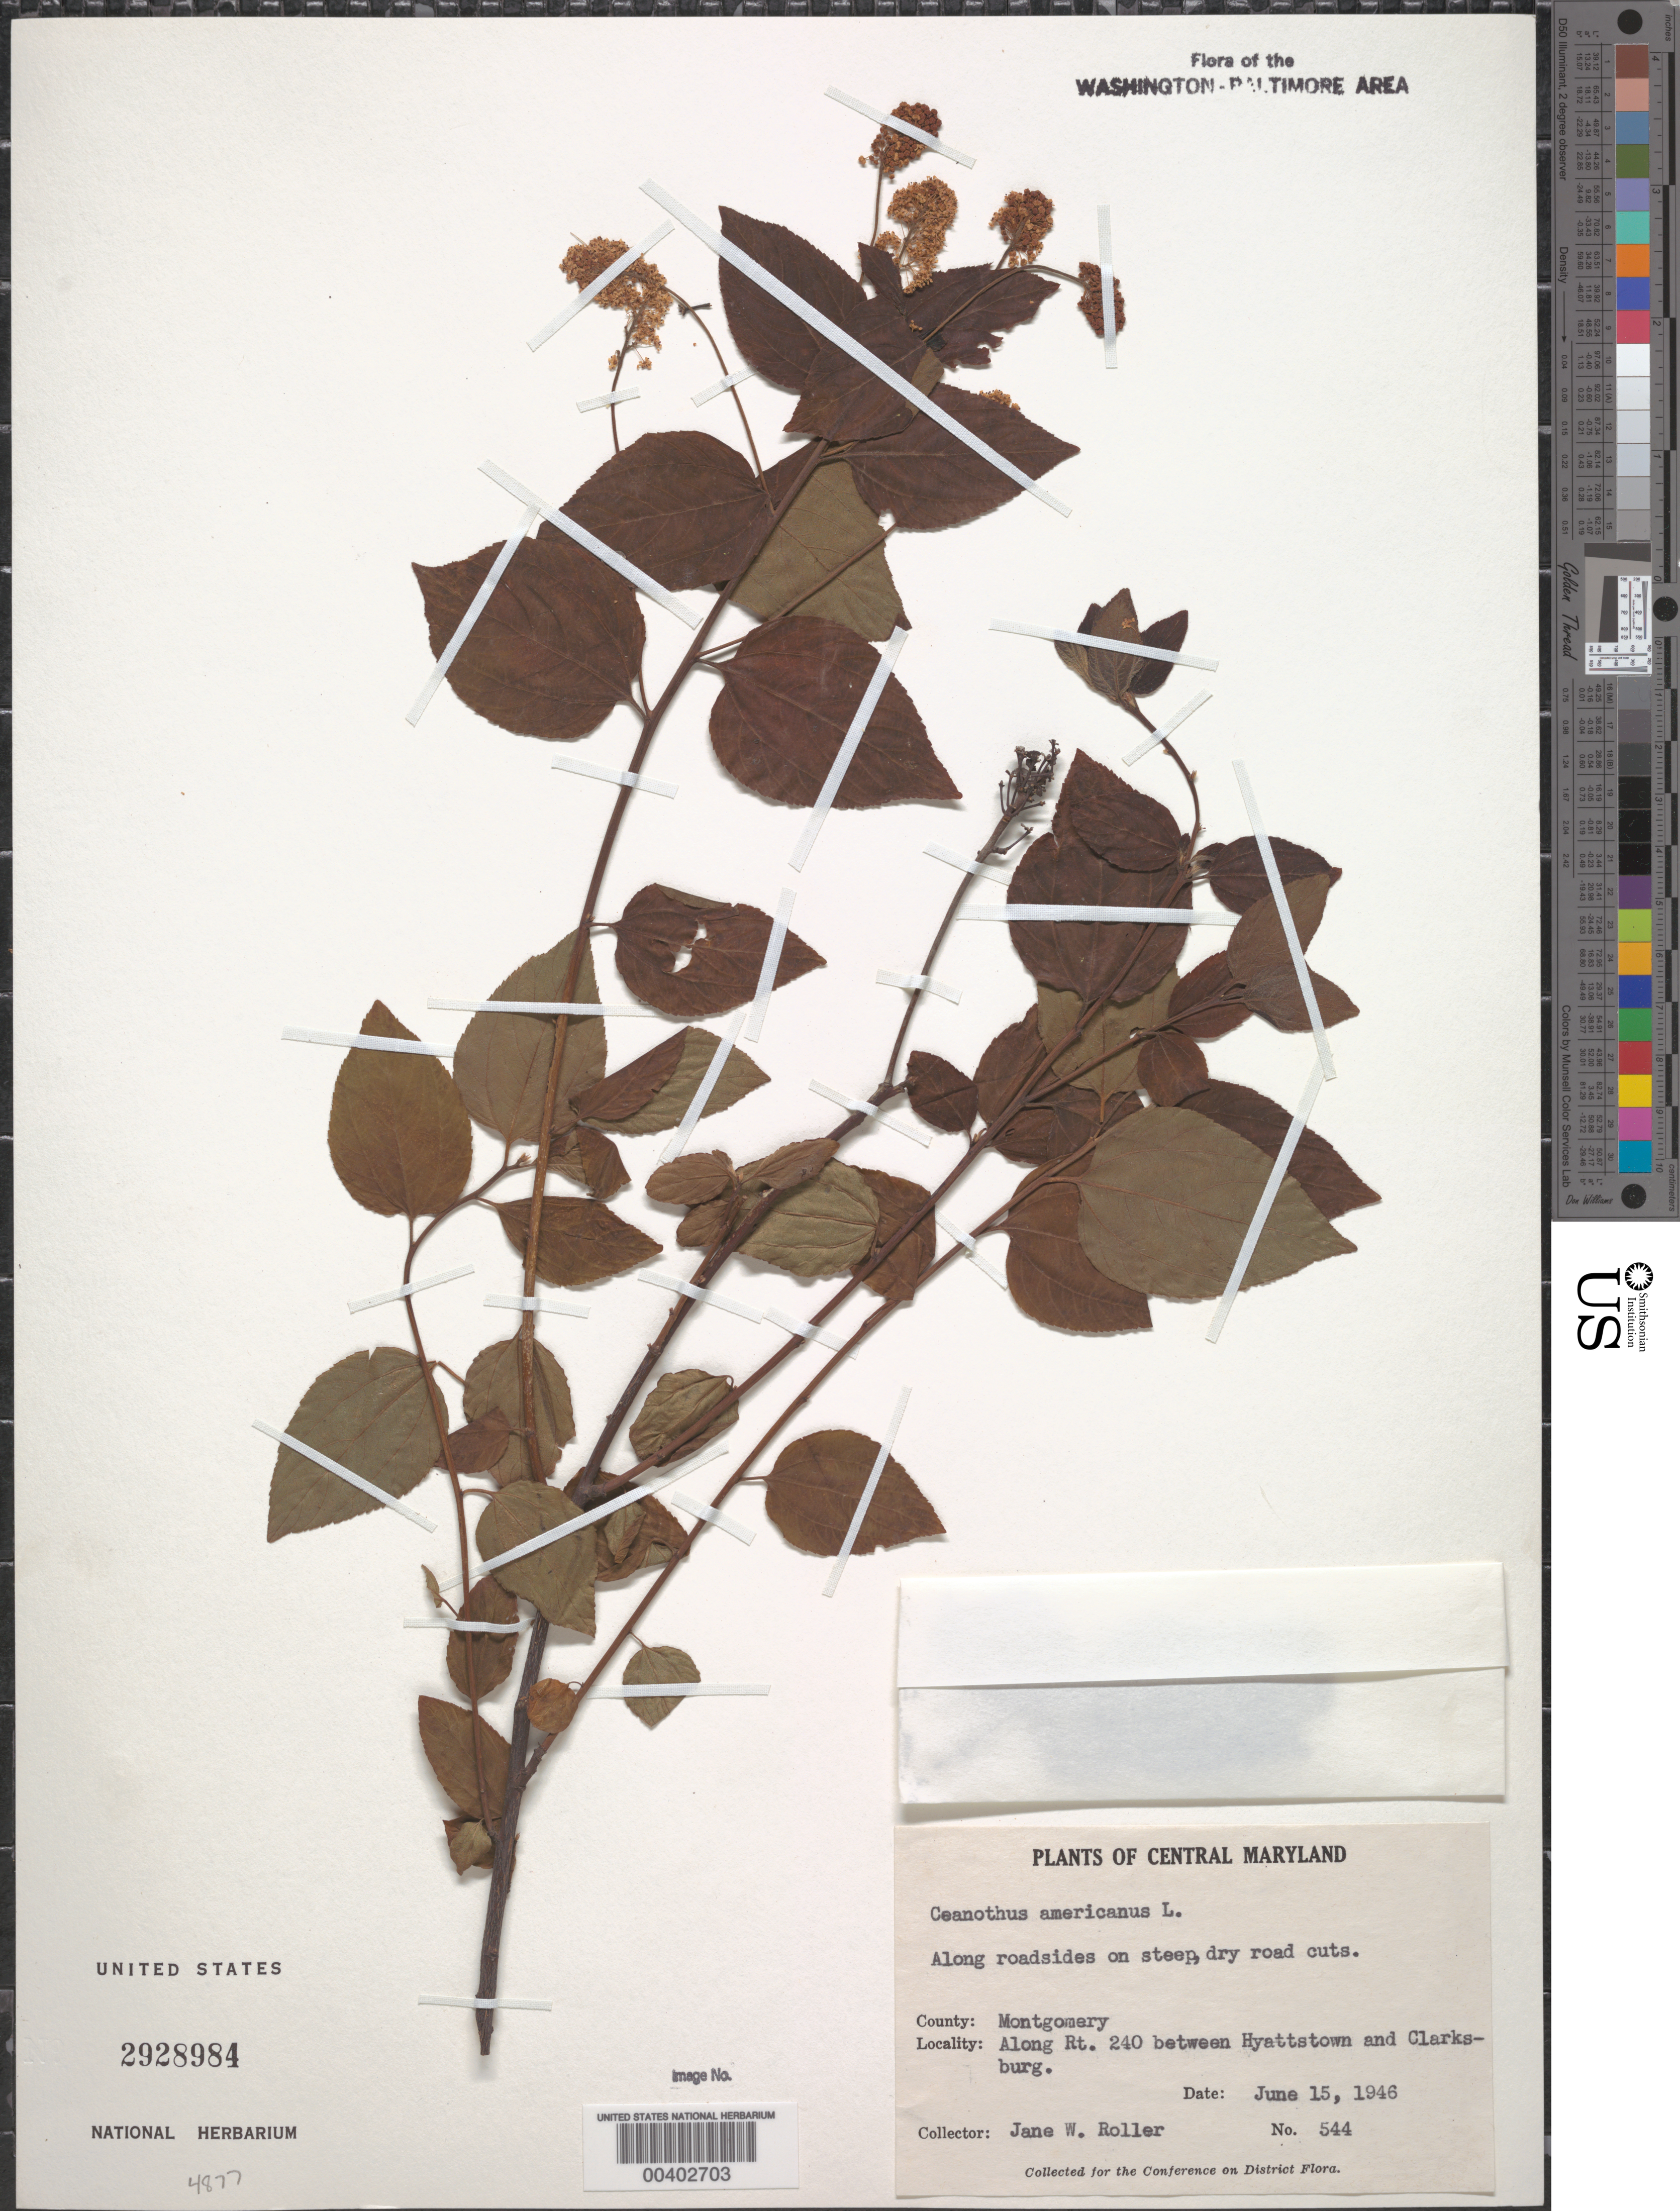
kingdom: Plantae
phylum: Tracheophyta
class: Magnoliopsida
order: Rosales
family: Rhamnaceae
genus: Ceanothus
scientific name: Ceanothus americanus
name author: L.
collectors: J. W. Roller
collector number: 544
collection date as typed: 15 Jun 1946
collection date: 1946-06-15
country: United States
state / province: Maryland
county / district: Montgomery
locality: Route 240 between Hyattstown and Clarksburg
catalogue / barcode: US 2928984